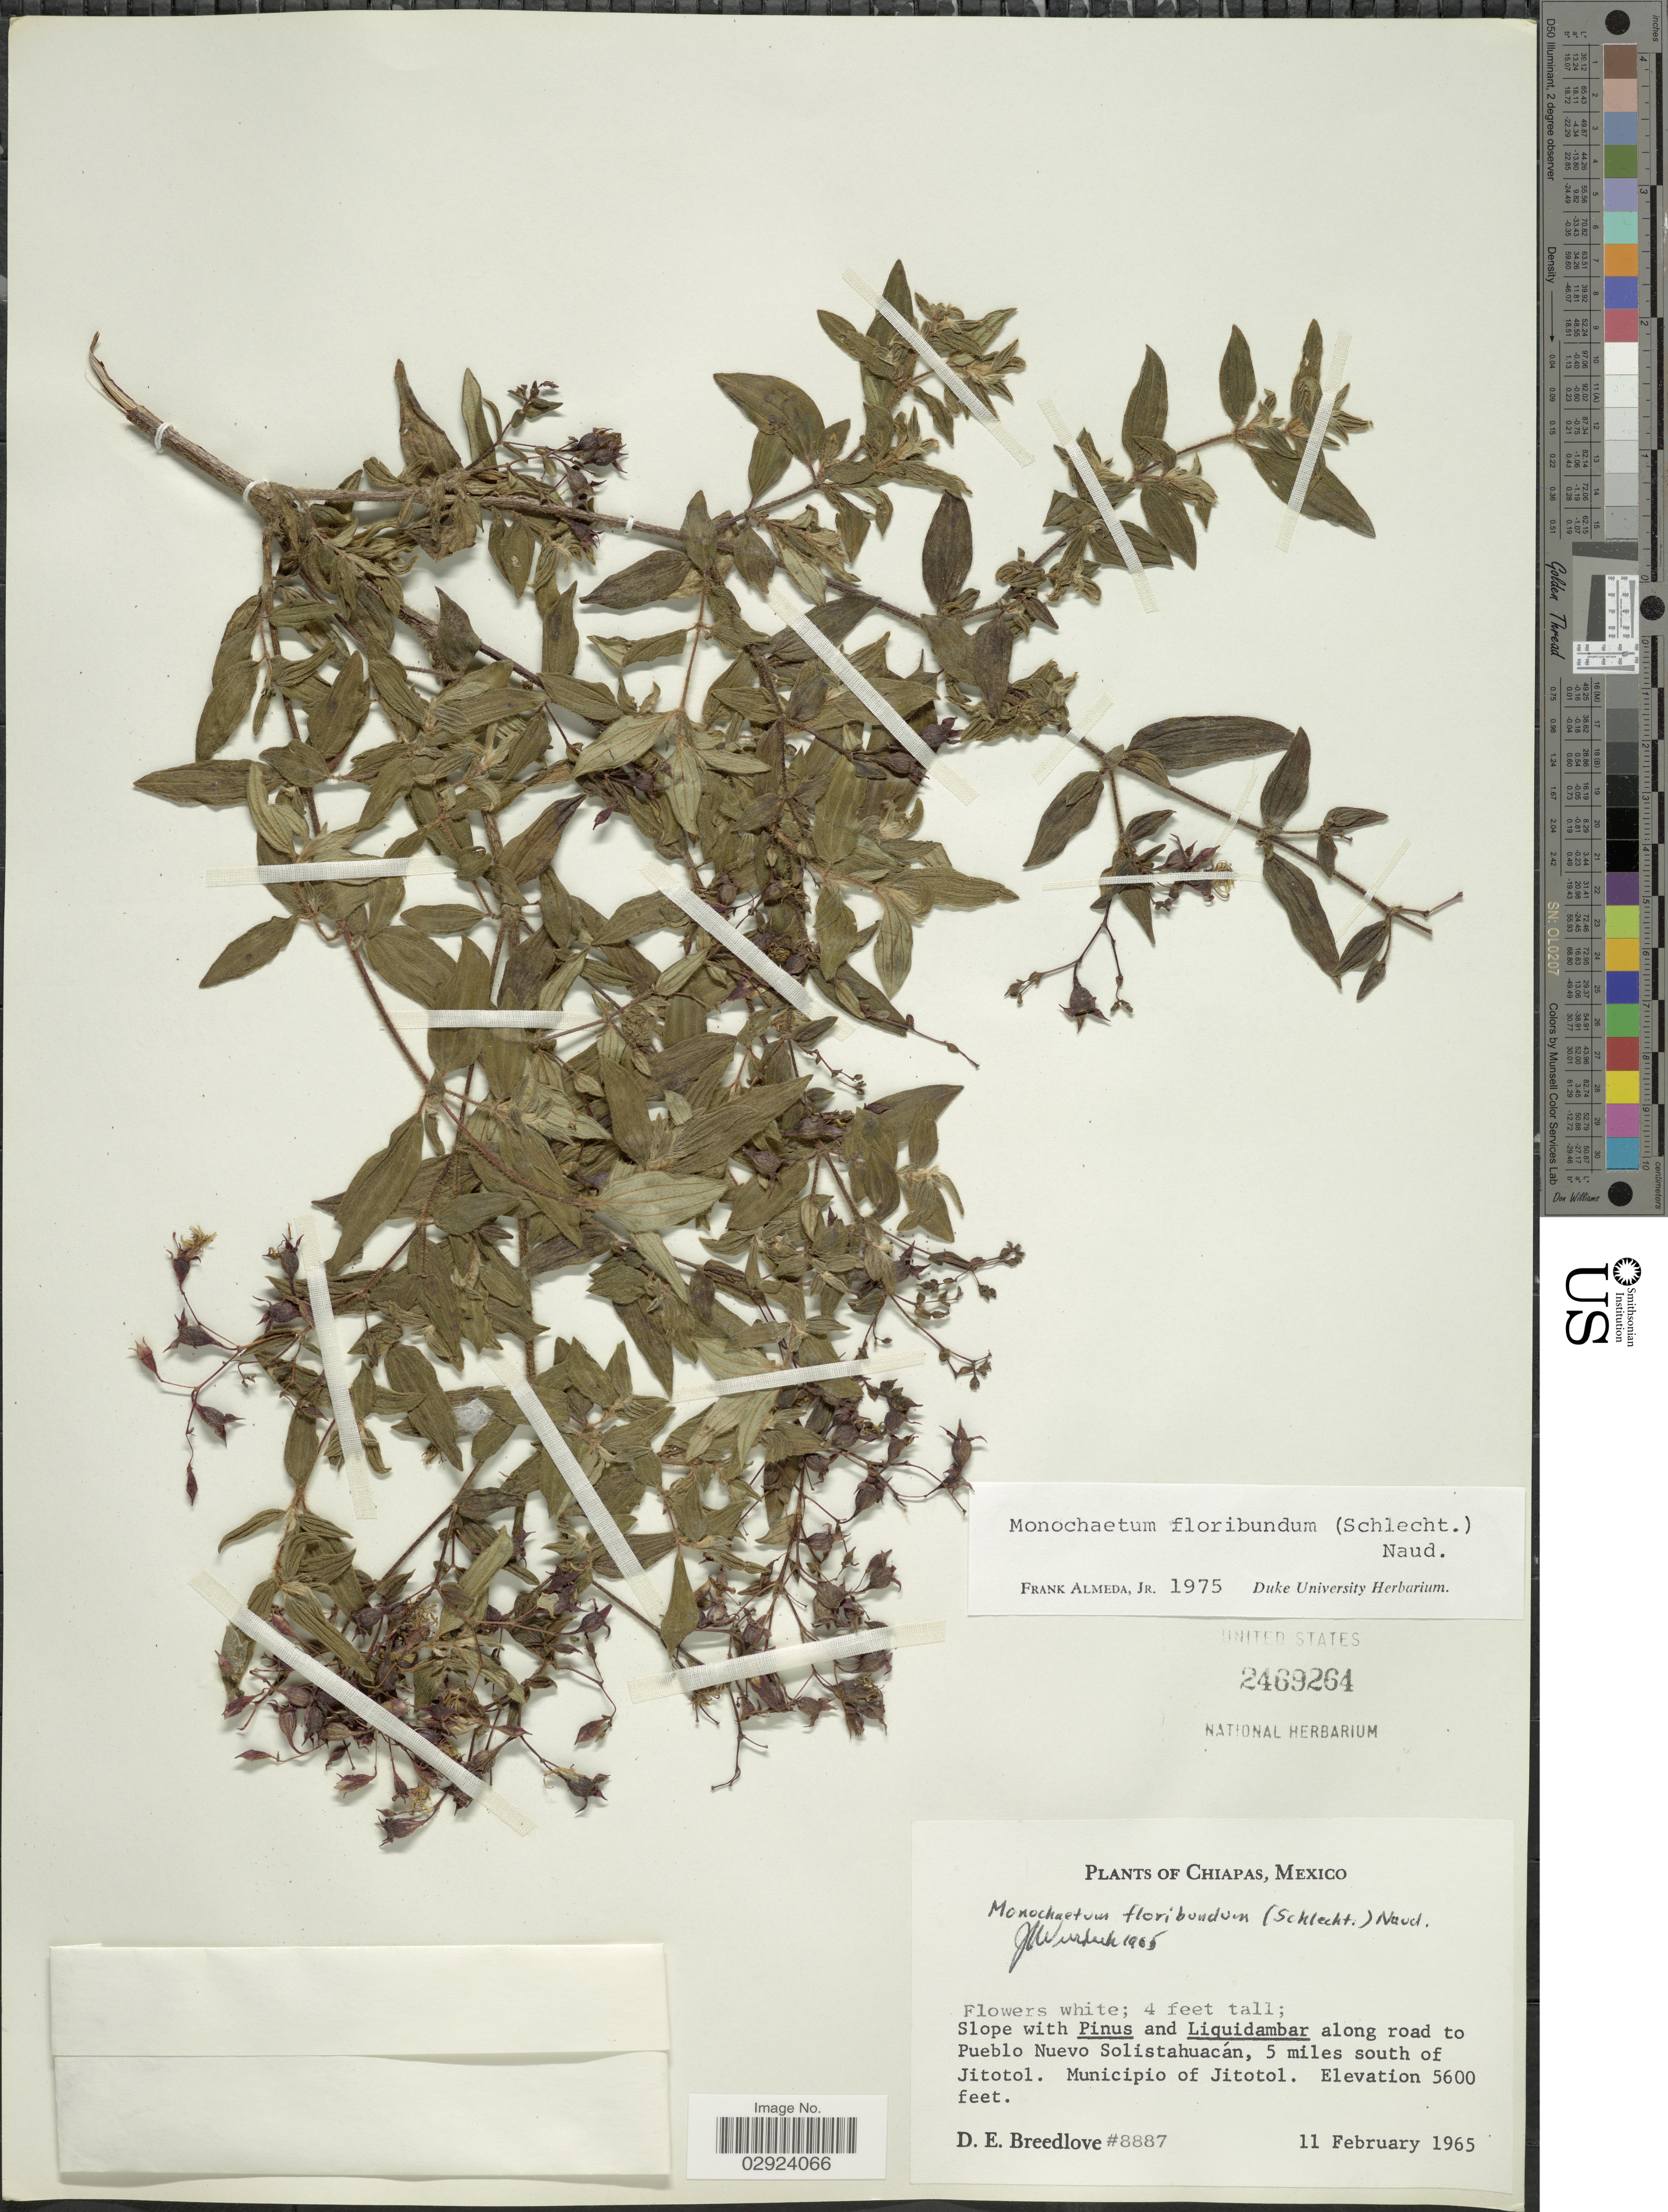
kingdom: Plantae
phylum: Tracheophyta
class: Magnoliopsida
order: Myrtales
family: Melastomataceae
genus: Monochaetum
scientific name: Monochaetum floribundum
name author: (Schltdl.) Naudin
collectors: D. E. Breedlove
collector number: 8887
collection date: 1965-02-11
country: Mexico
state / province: Chiapas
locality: Along road to Pueblo Nuevo Solistahuacán, 5 miles south of Jitotol. Municipio of Jitotol.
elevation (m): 1707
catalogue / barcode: US 2469264